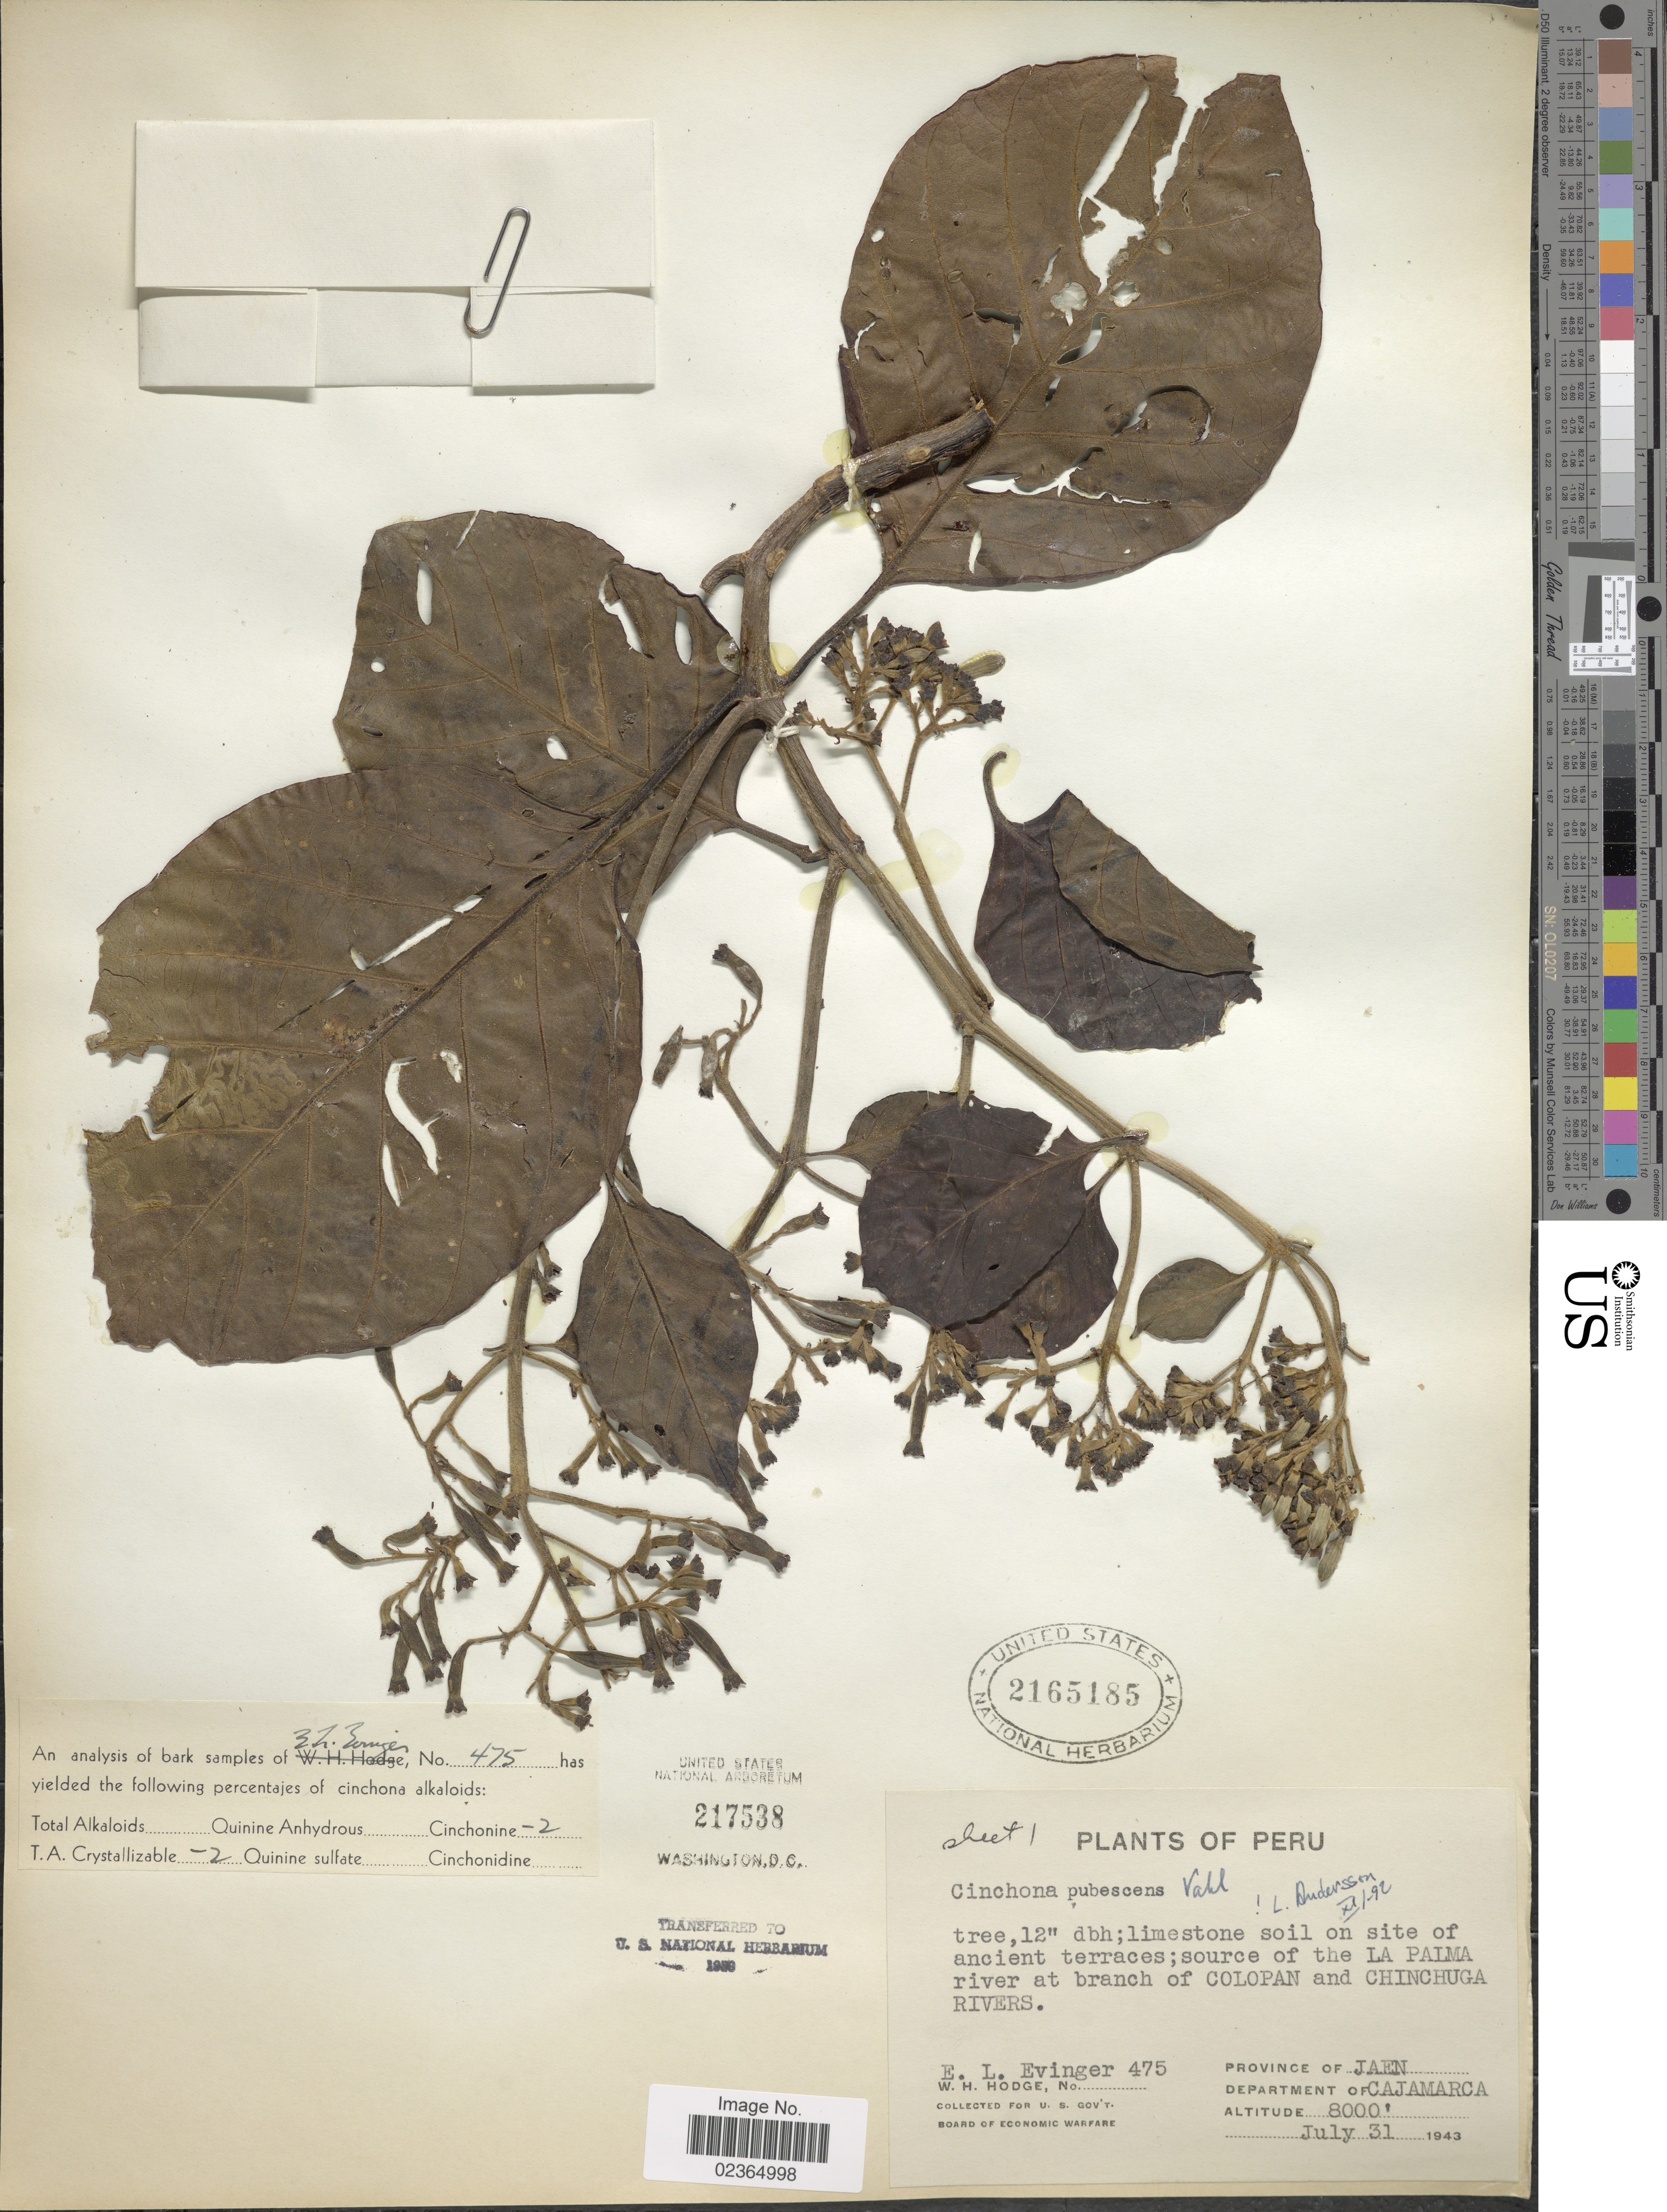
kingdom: Plantae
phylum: Tracheophyta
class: Magnoliopsida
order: Gentianales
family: Rubiaceae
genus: Cinchona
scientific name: Cinchona pubescens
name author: Vahl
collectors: E. Evinger & W. Hodge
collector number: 475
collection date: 1943-07-31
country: Peru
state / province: Cajamarca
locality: Source of La Palma river at branch of Colopan & Chinchuga Rivers. Province of Jaen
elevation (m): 2438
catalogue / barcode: US 2165185